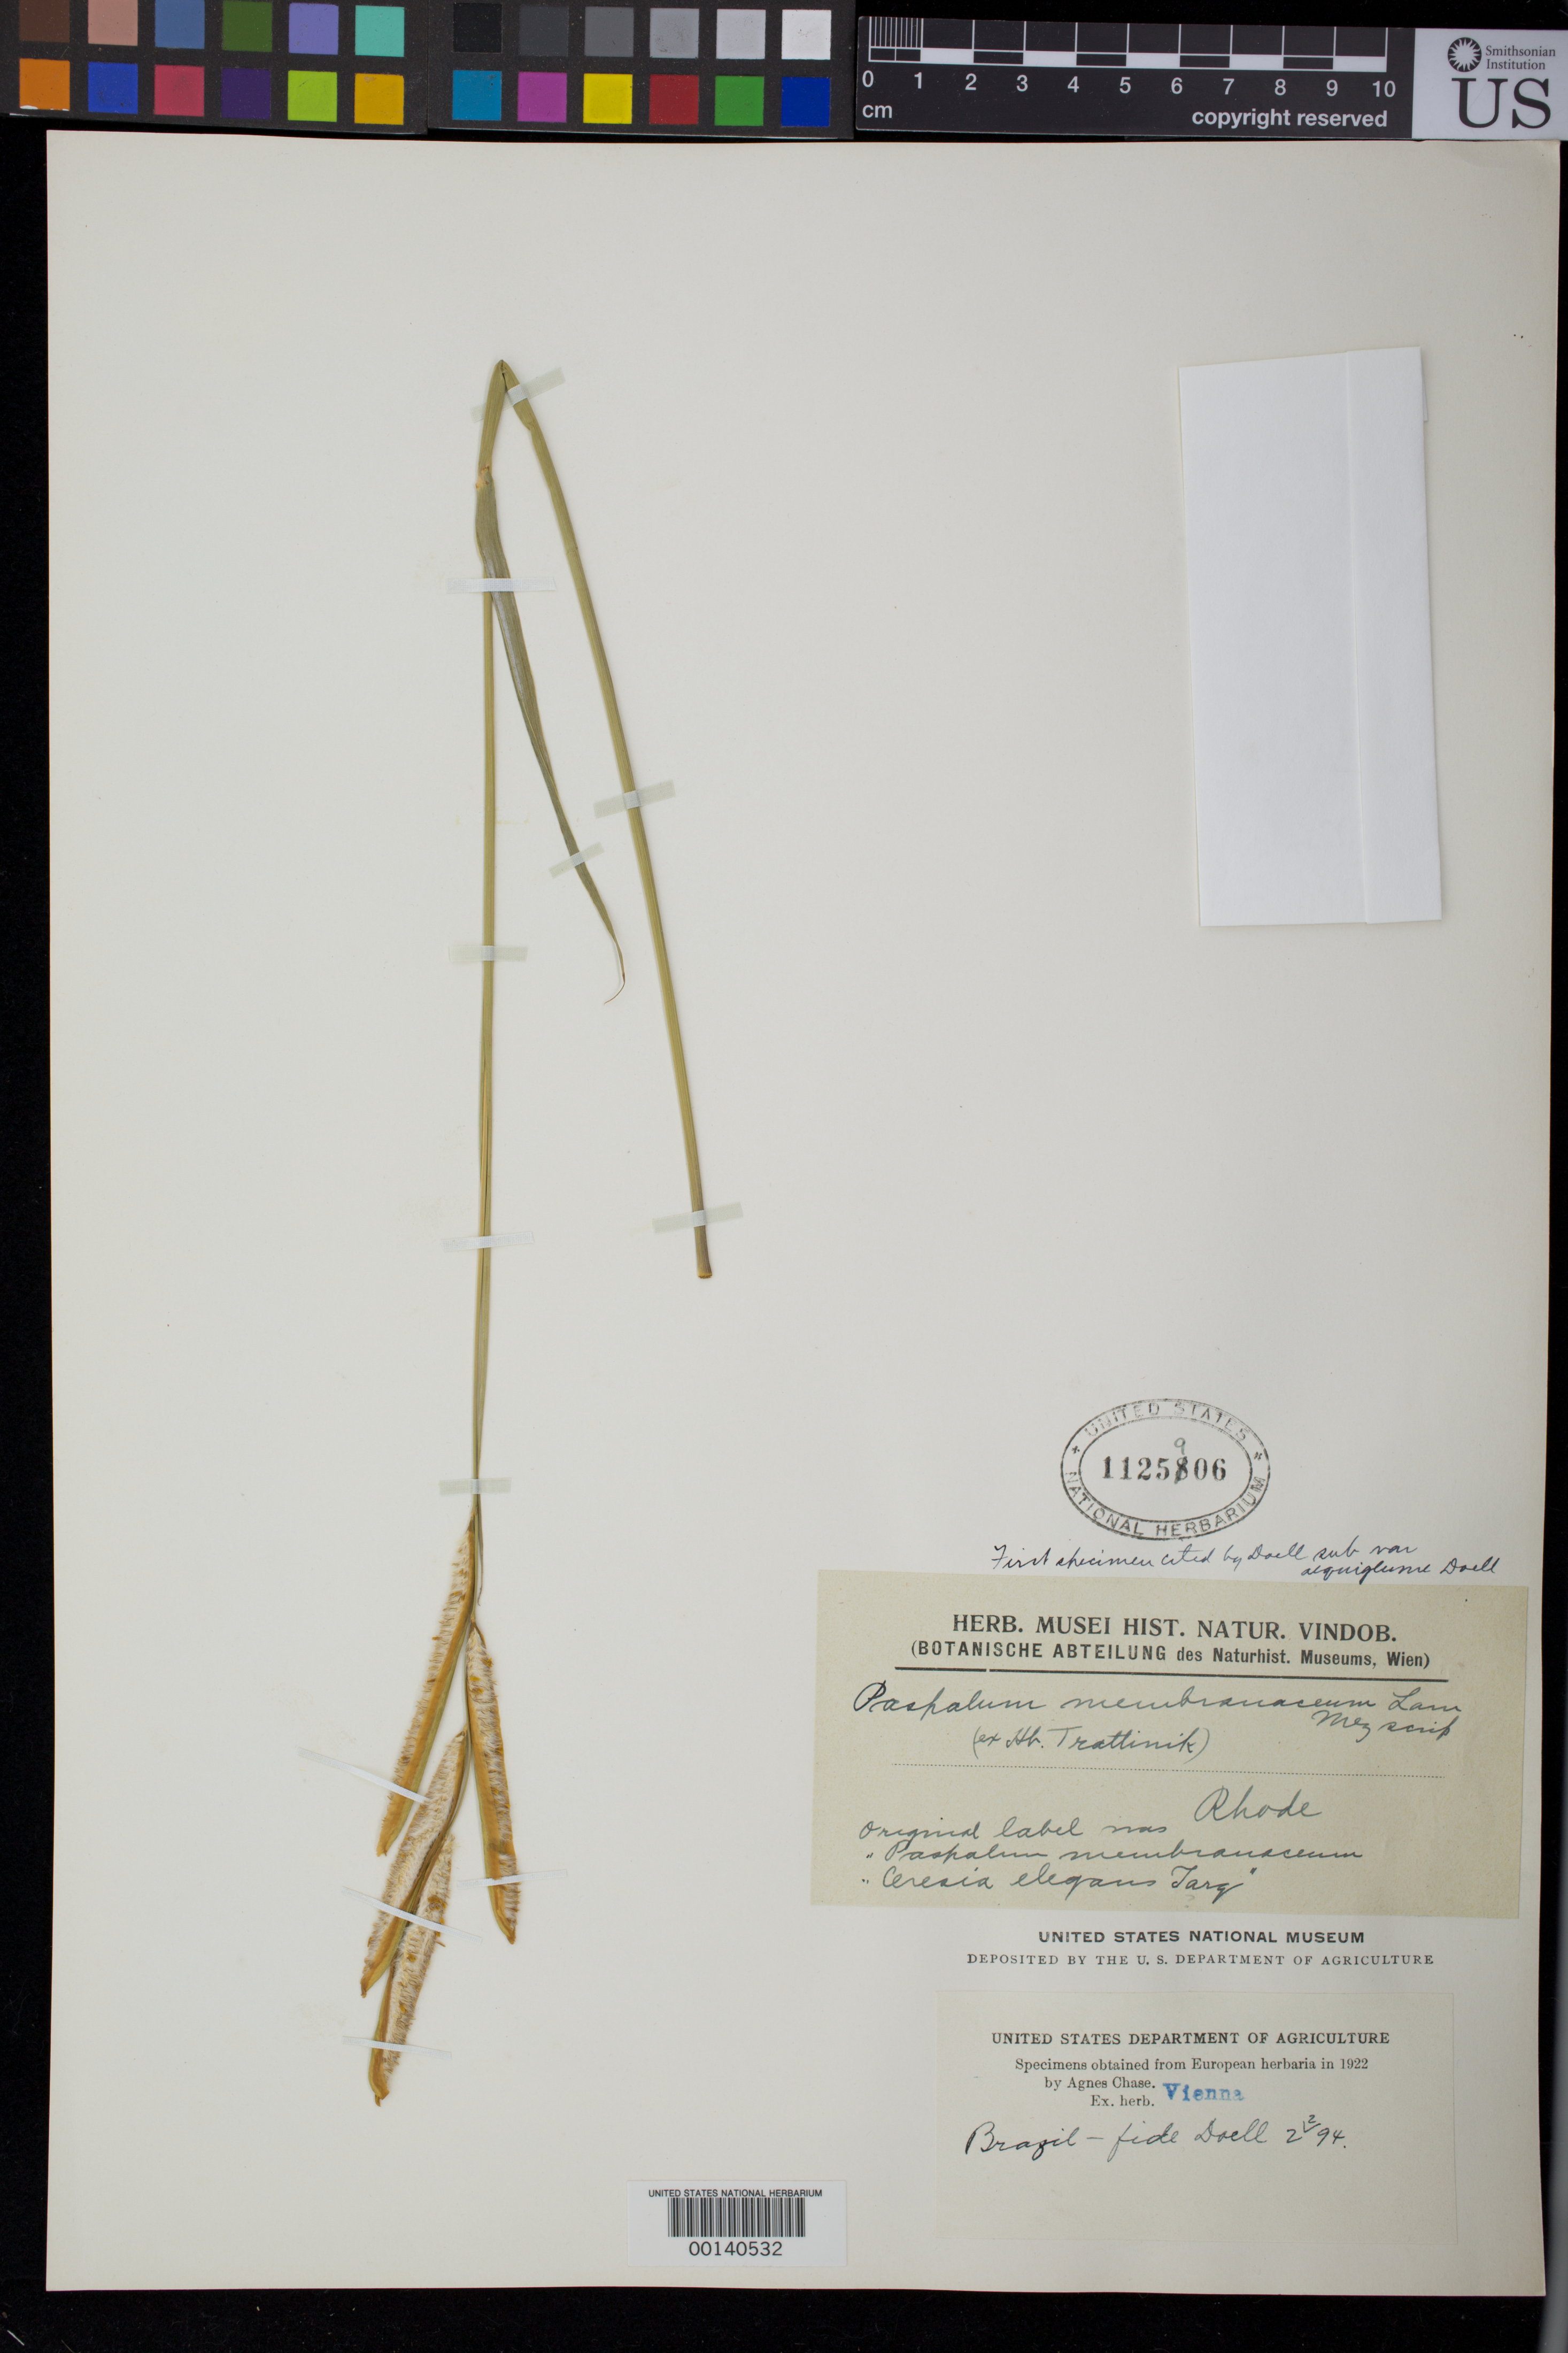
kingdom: Plantae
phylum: Tracheophyta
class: Liliopsida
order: Poales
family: Poaceae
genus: Paspalum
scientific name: Paspalum membranaceum var. aequiglume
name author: Döll in Mart.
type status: Isosyntype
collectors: J. G. Rhode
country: Brazil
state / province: Minas Gerais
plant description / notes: Fragment of type specimen ex herb. Vienna.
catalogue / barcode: US 1125906